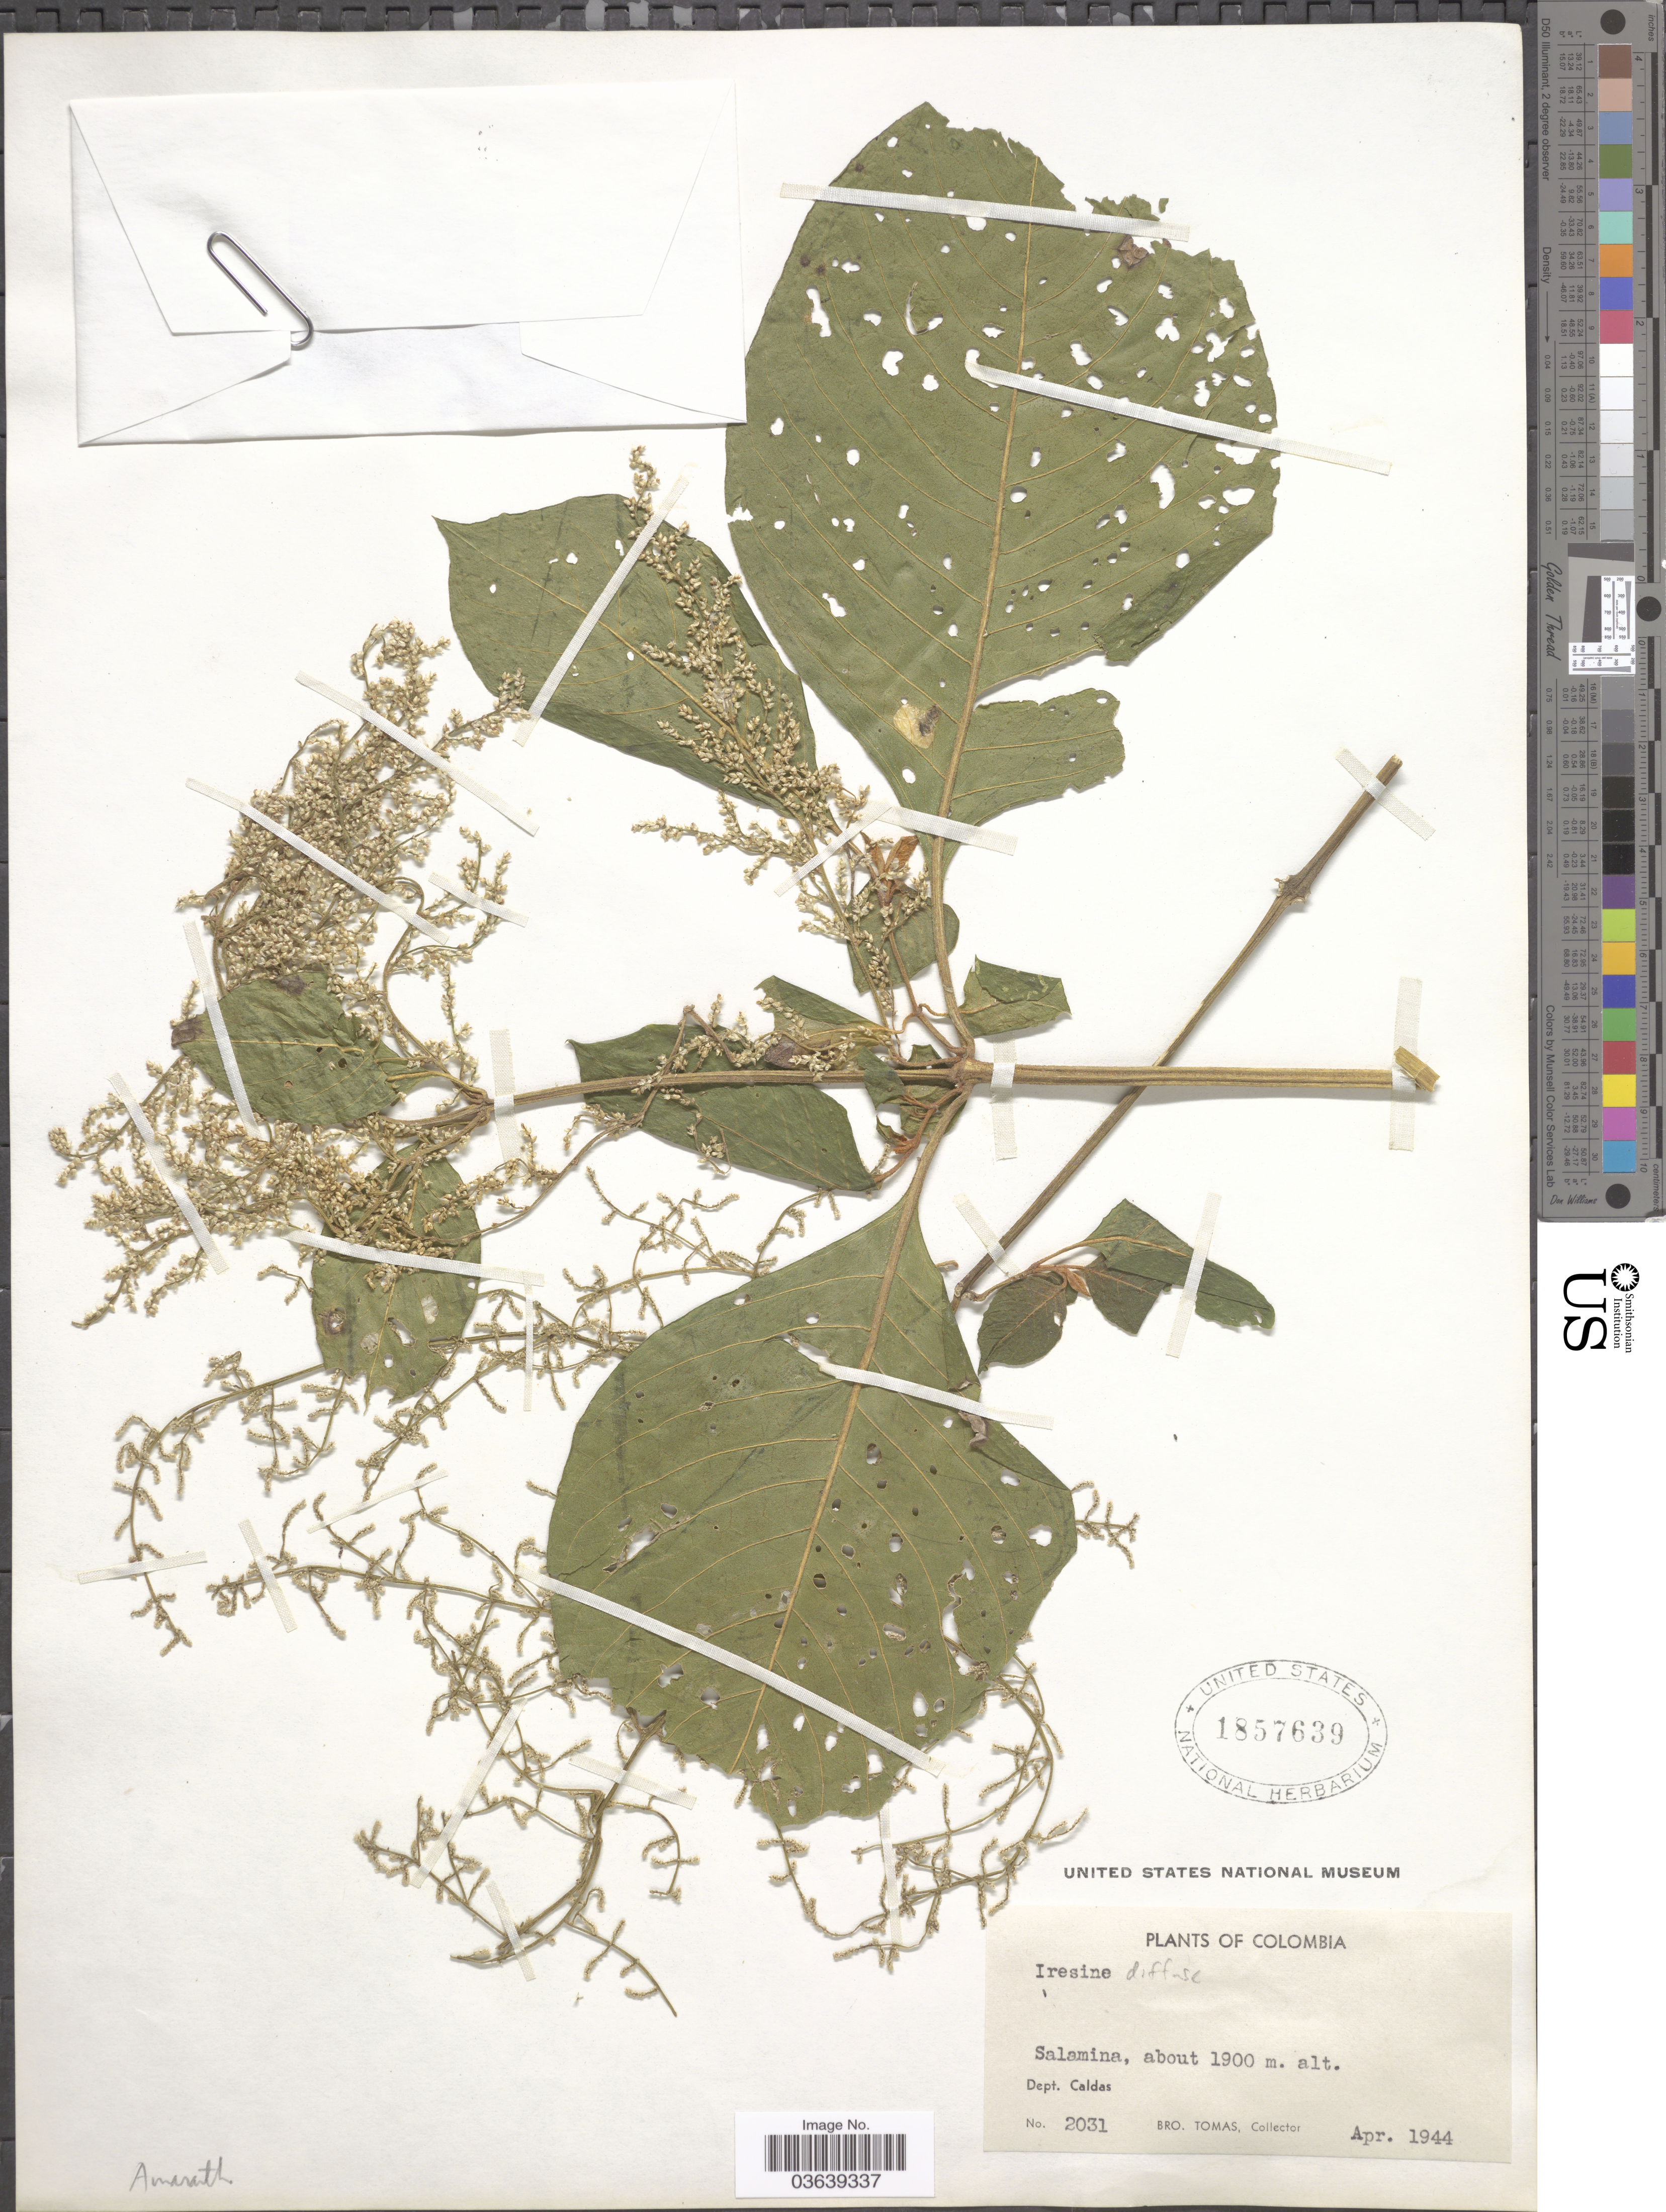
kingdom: Plantae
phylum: Tracheophyta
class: Magnoliopsida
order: Caryophyllales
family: Amaranthaceae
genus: Iresine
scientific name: Iresine celosia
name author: L.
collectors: B. Tomas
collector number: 2031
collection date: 1944-04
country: Colombia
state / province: Caldas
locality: Salamina. Dept. Caldas.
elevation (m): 1900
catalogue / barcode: US 1857639